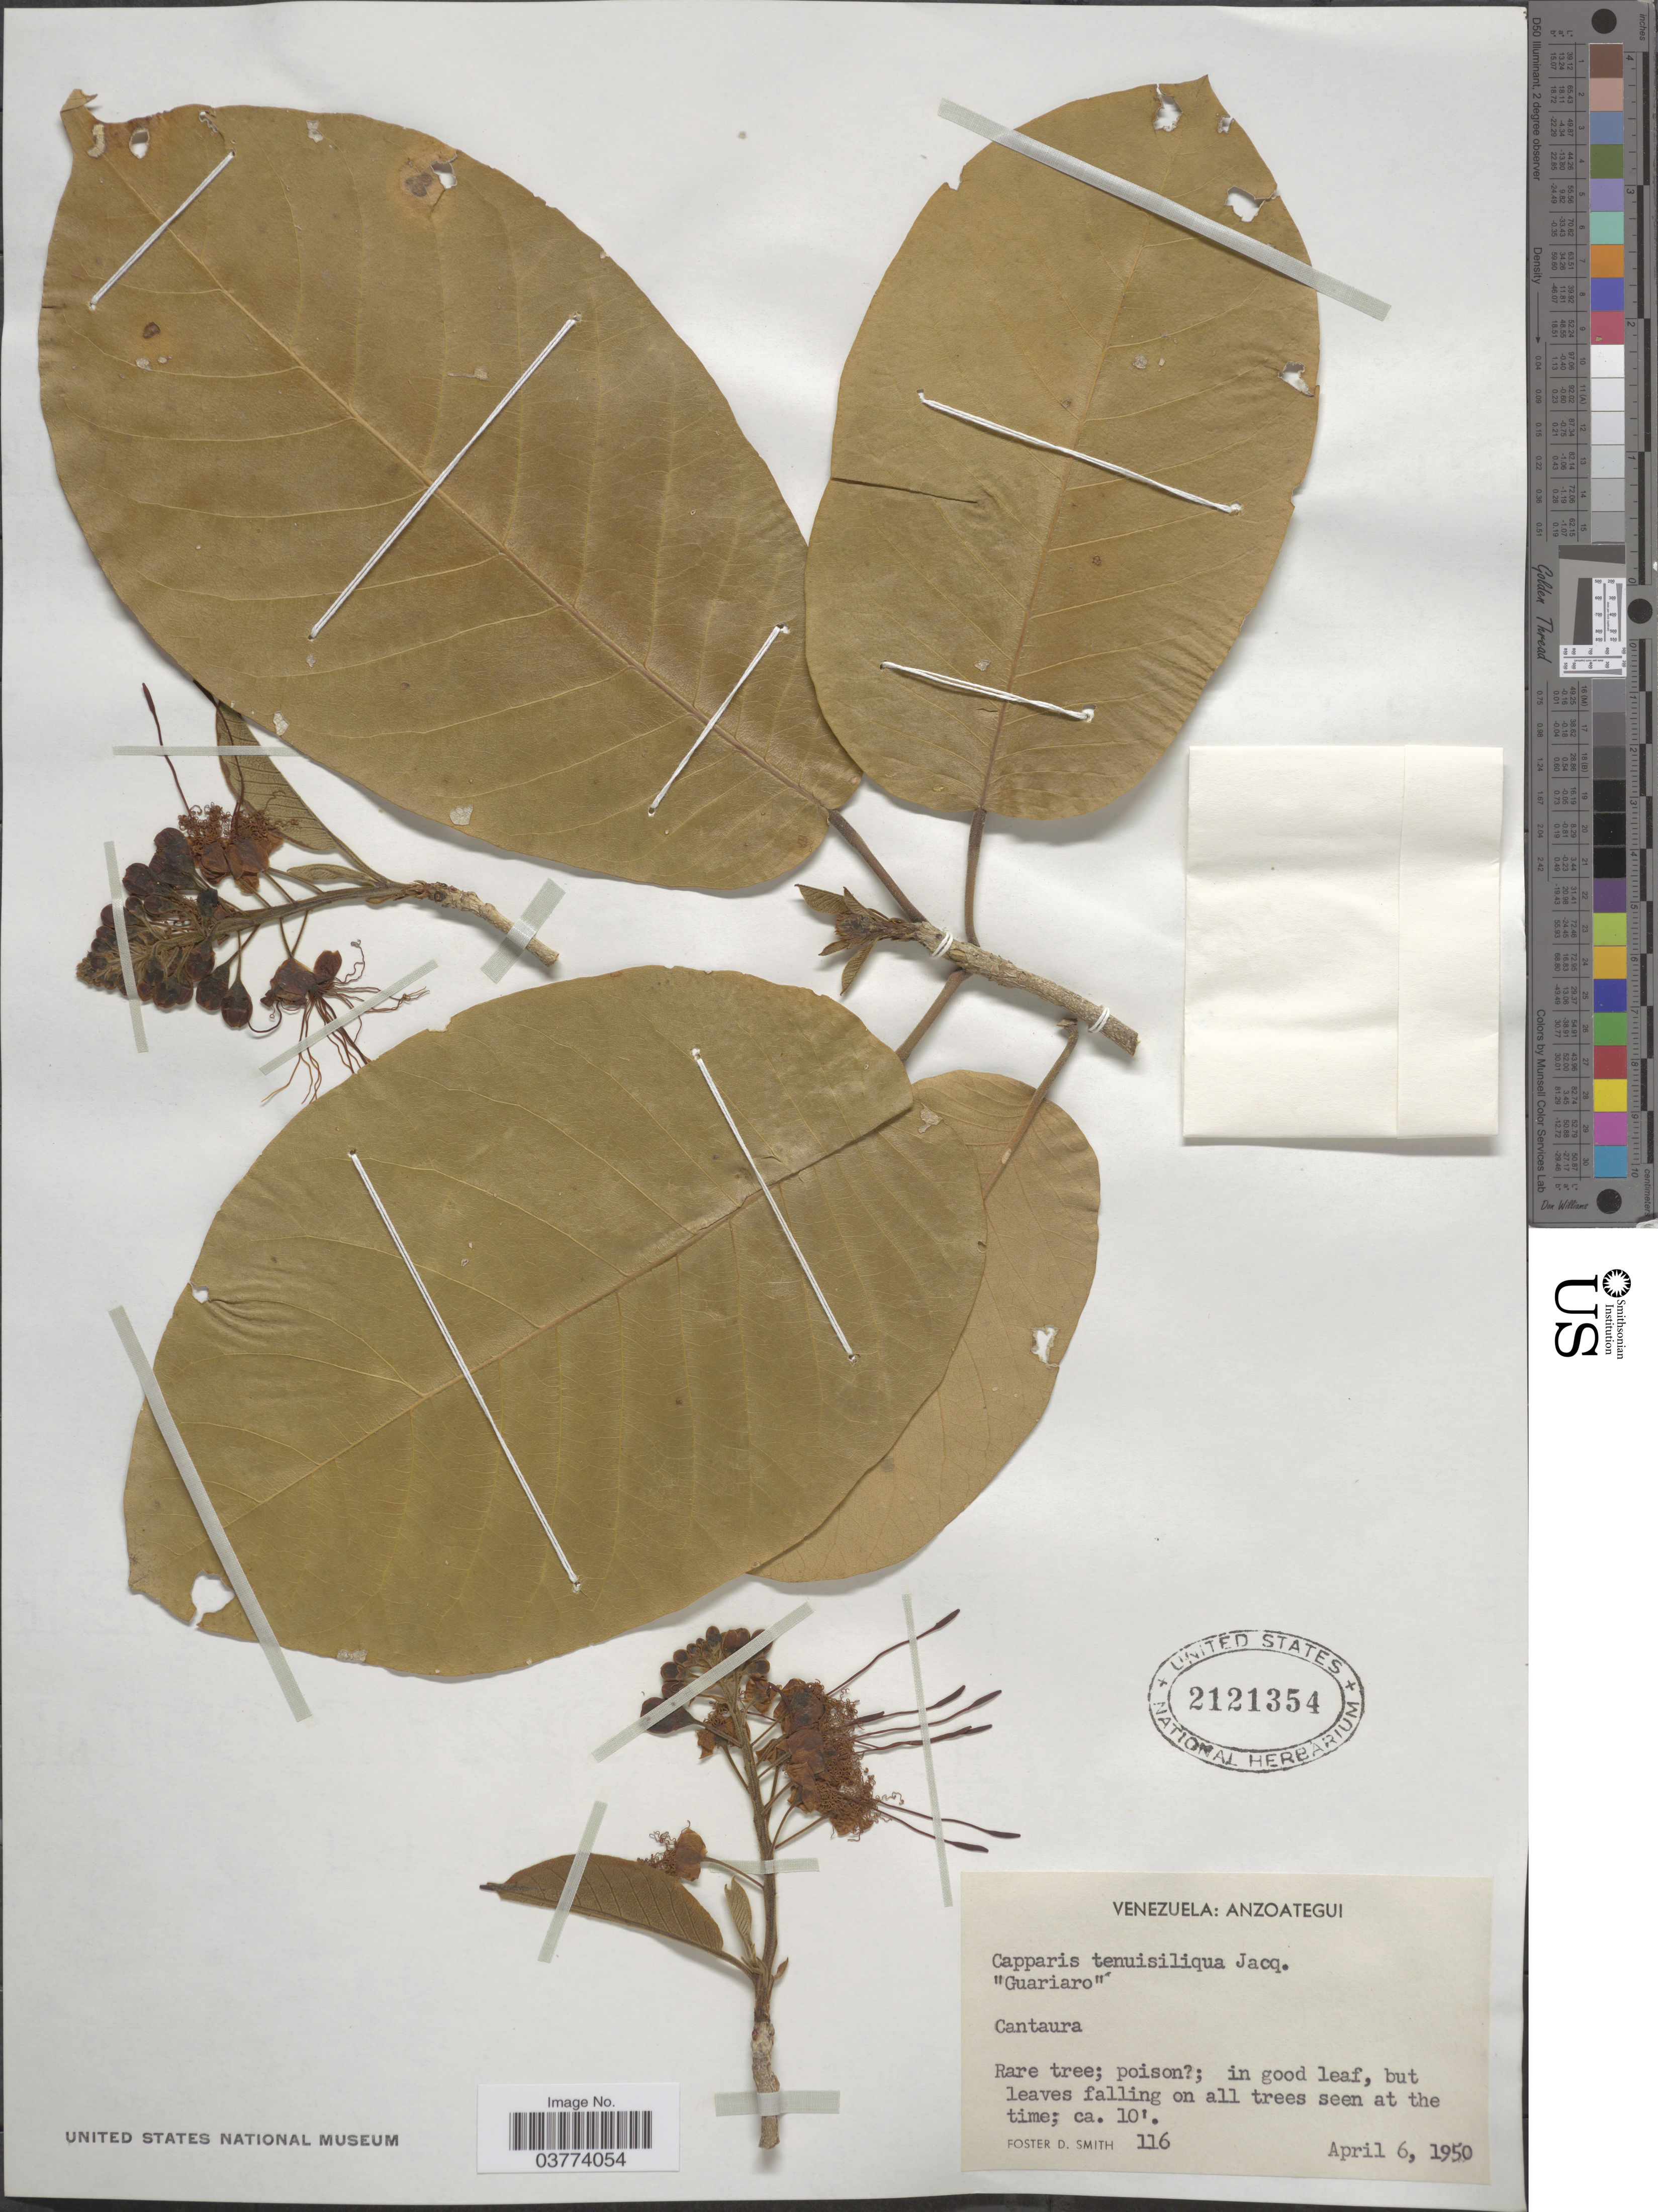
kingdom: Plantae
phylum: Tracheophyta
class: Magnoliopsida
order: Brassicales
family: Capparaceae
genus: Monilicarpa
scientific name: Monilicarpa tenuisiliqua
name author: (Jacq.) Cornejo & Iltis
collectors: F. Smith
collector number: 116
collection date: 1950-04-06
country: Venezuela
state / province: Anzoategui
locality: Cantaura.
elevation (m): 3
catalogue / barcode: US 2121354